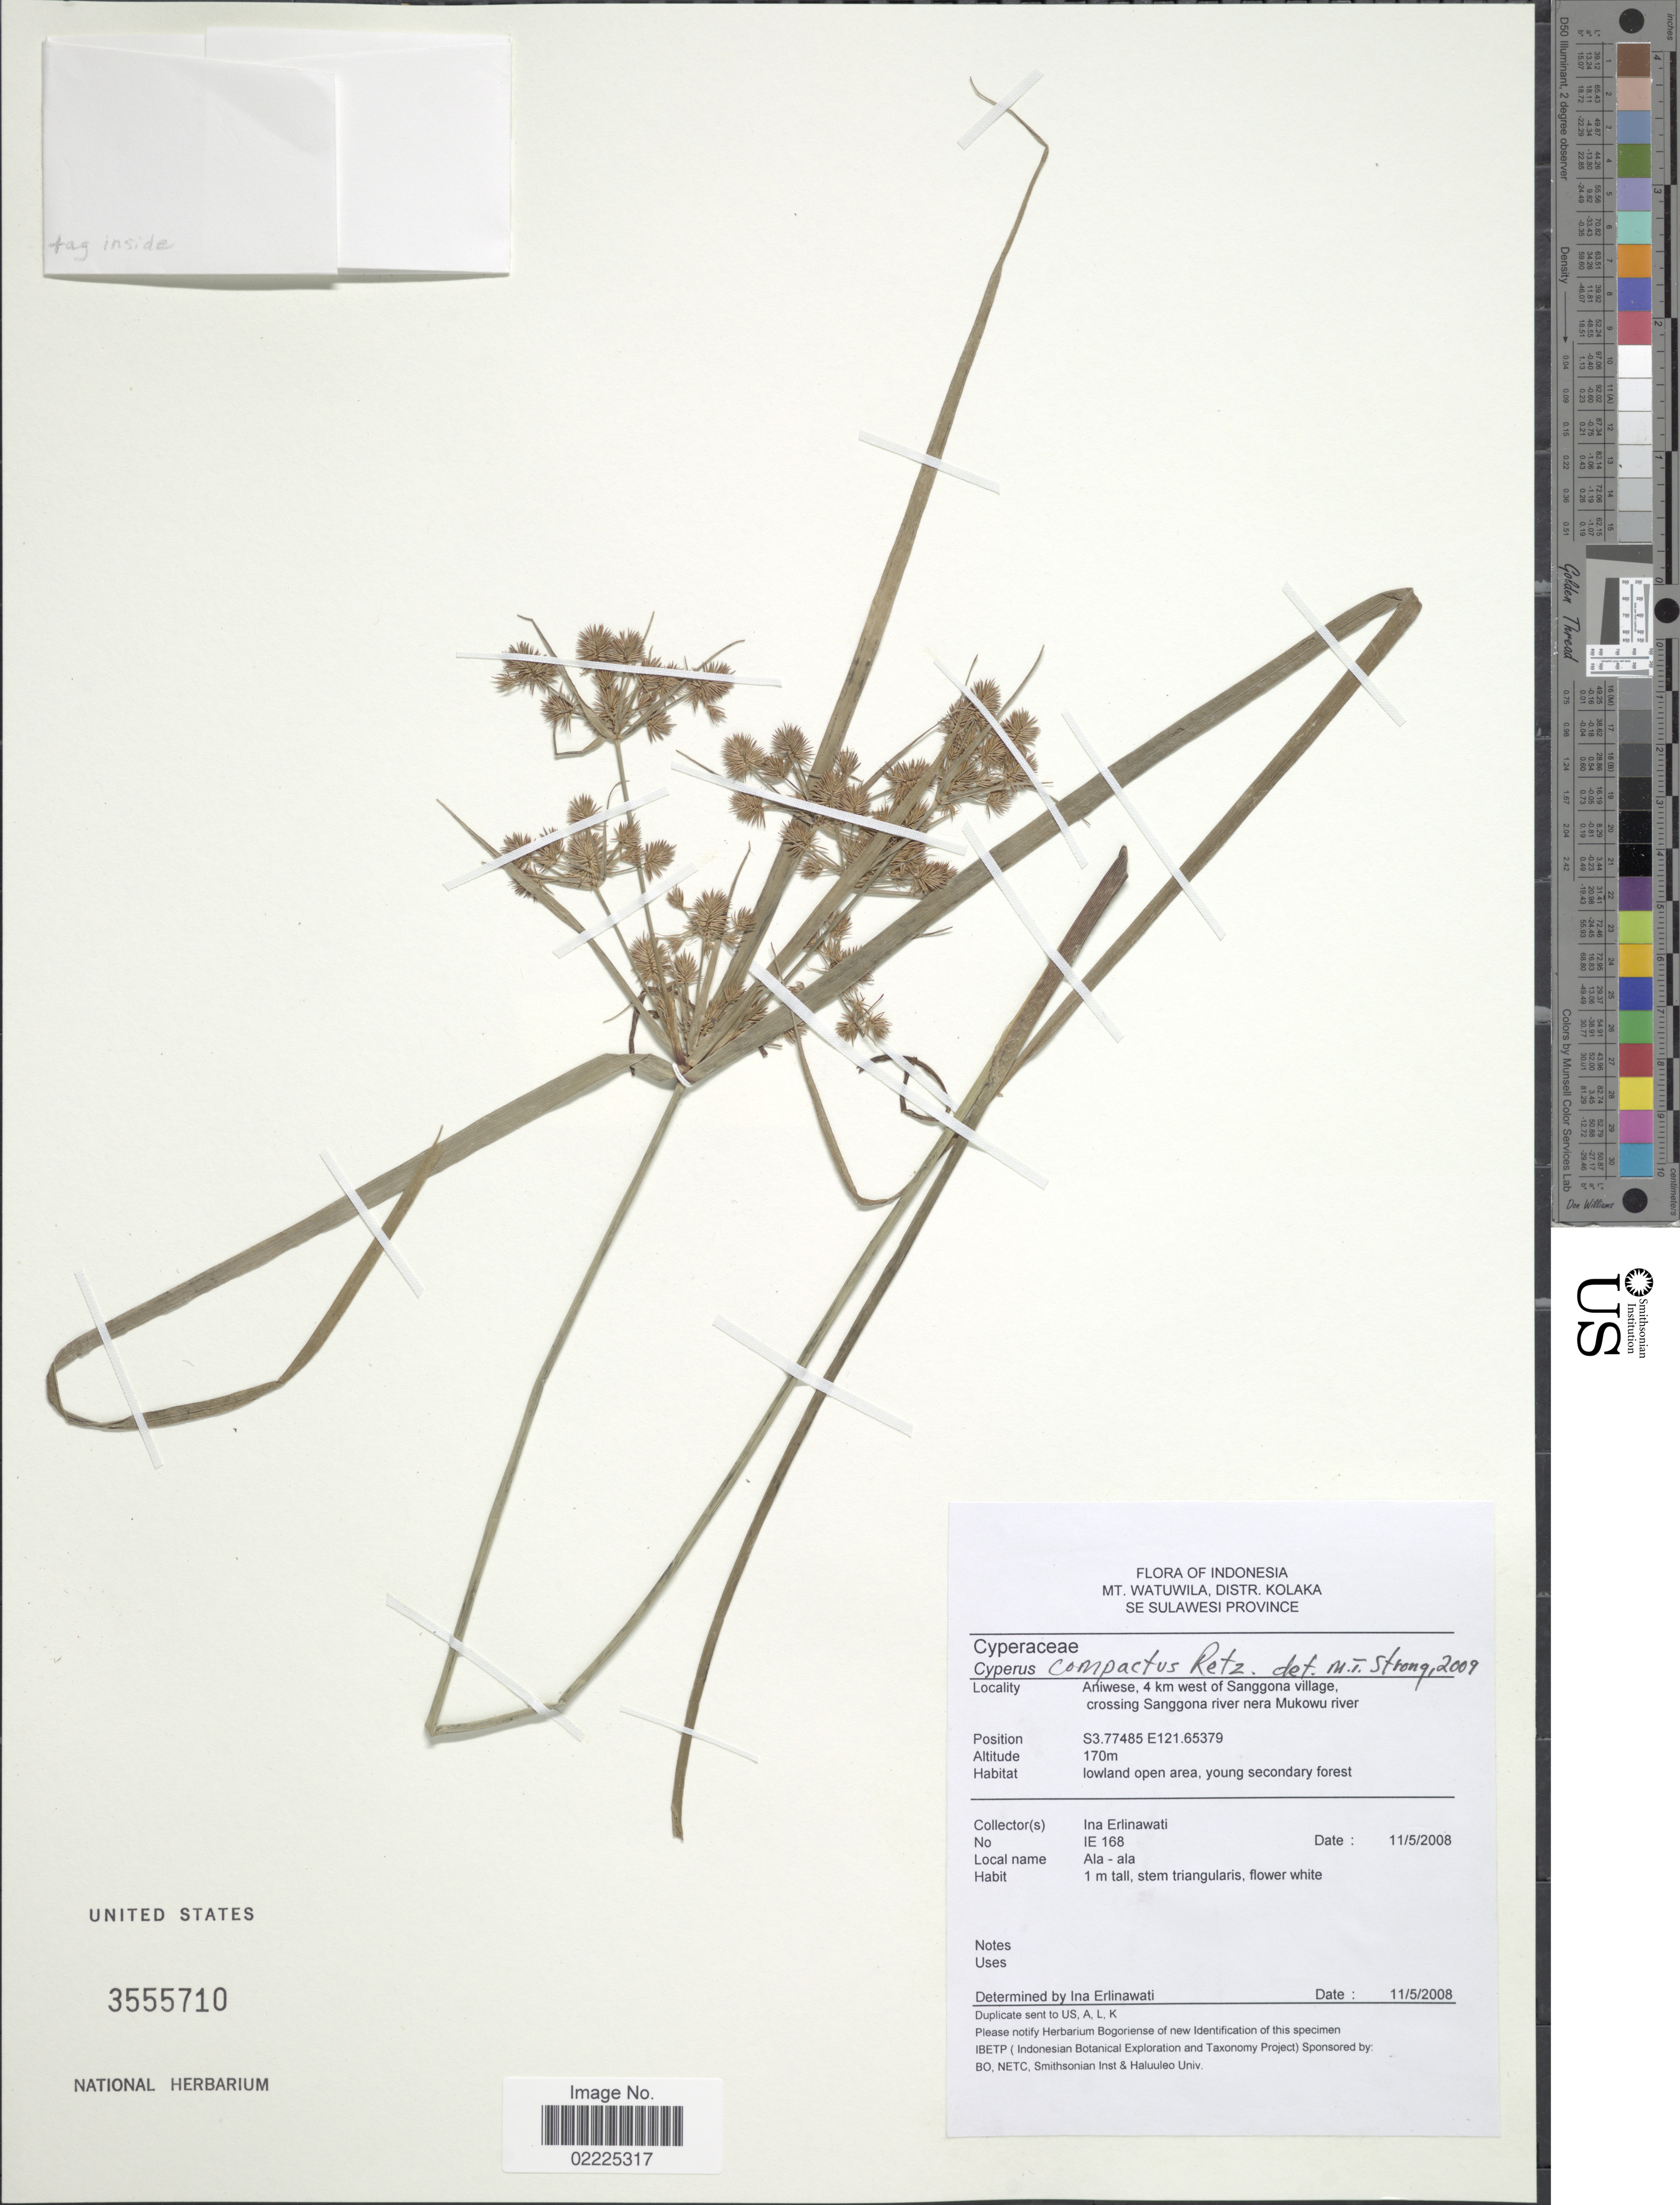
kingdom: Plantae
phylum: Tracheophyta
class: Liliopsida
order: Poales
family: Cyperaceae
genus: Cyperus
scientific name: Cyperus compactus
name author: Retz.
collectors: I. Erlinawati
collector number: IE 168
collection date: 2008-05-11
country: Indonesia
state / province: Sulawesi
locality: Mt Watuwila, Distr. Kolaka, SE Sulawesi Province, Aniwese, 4 km west of Sanggona village, crossing Sanggona river near Mukowu river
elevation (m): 170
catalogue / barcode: US 3555710